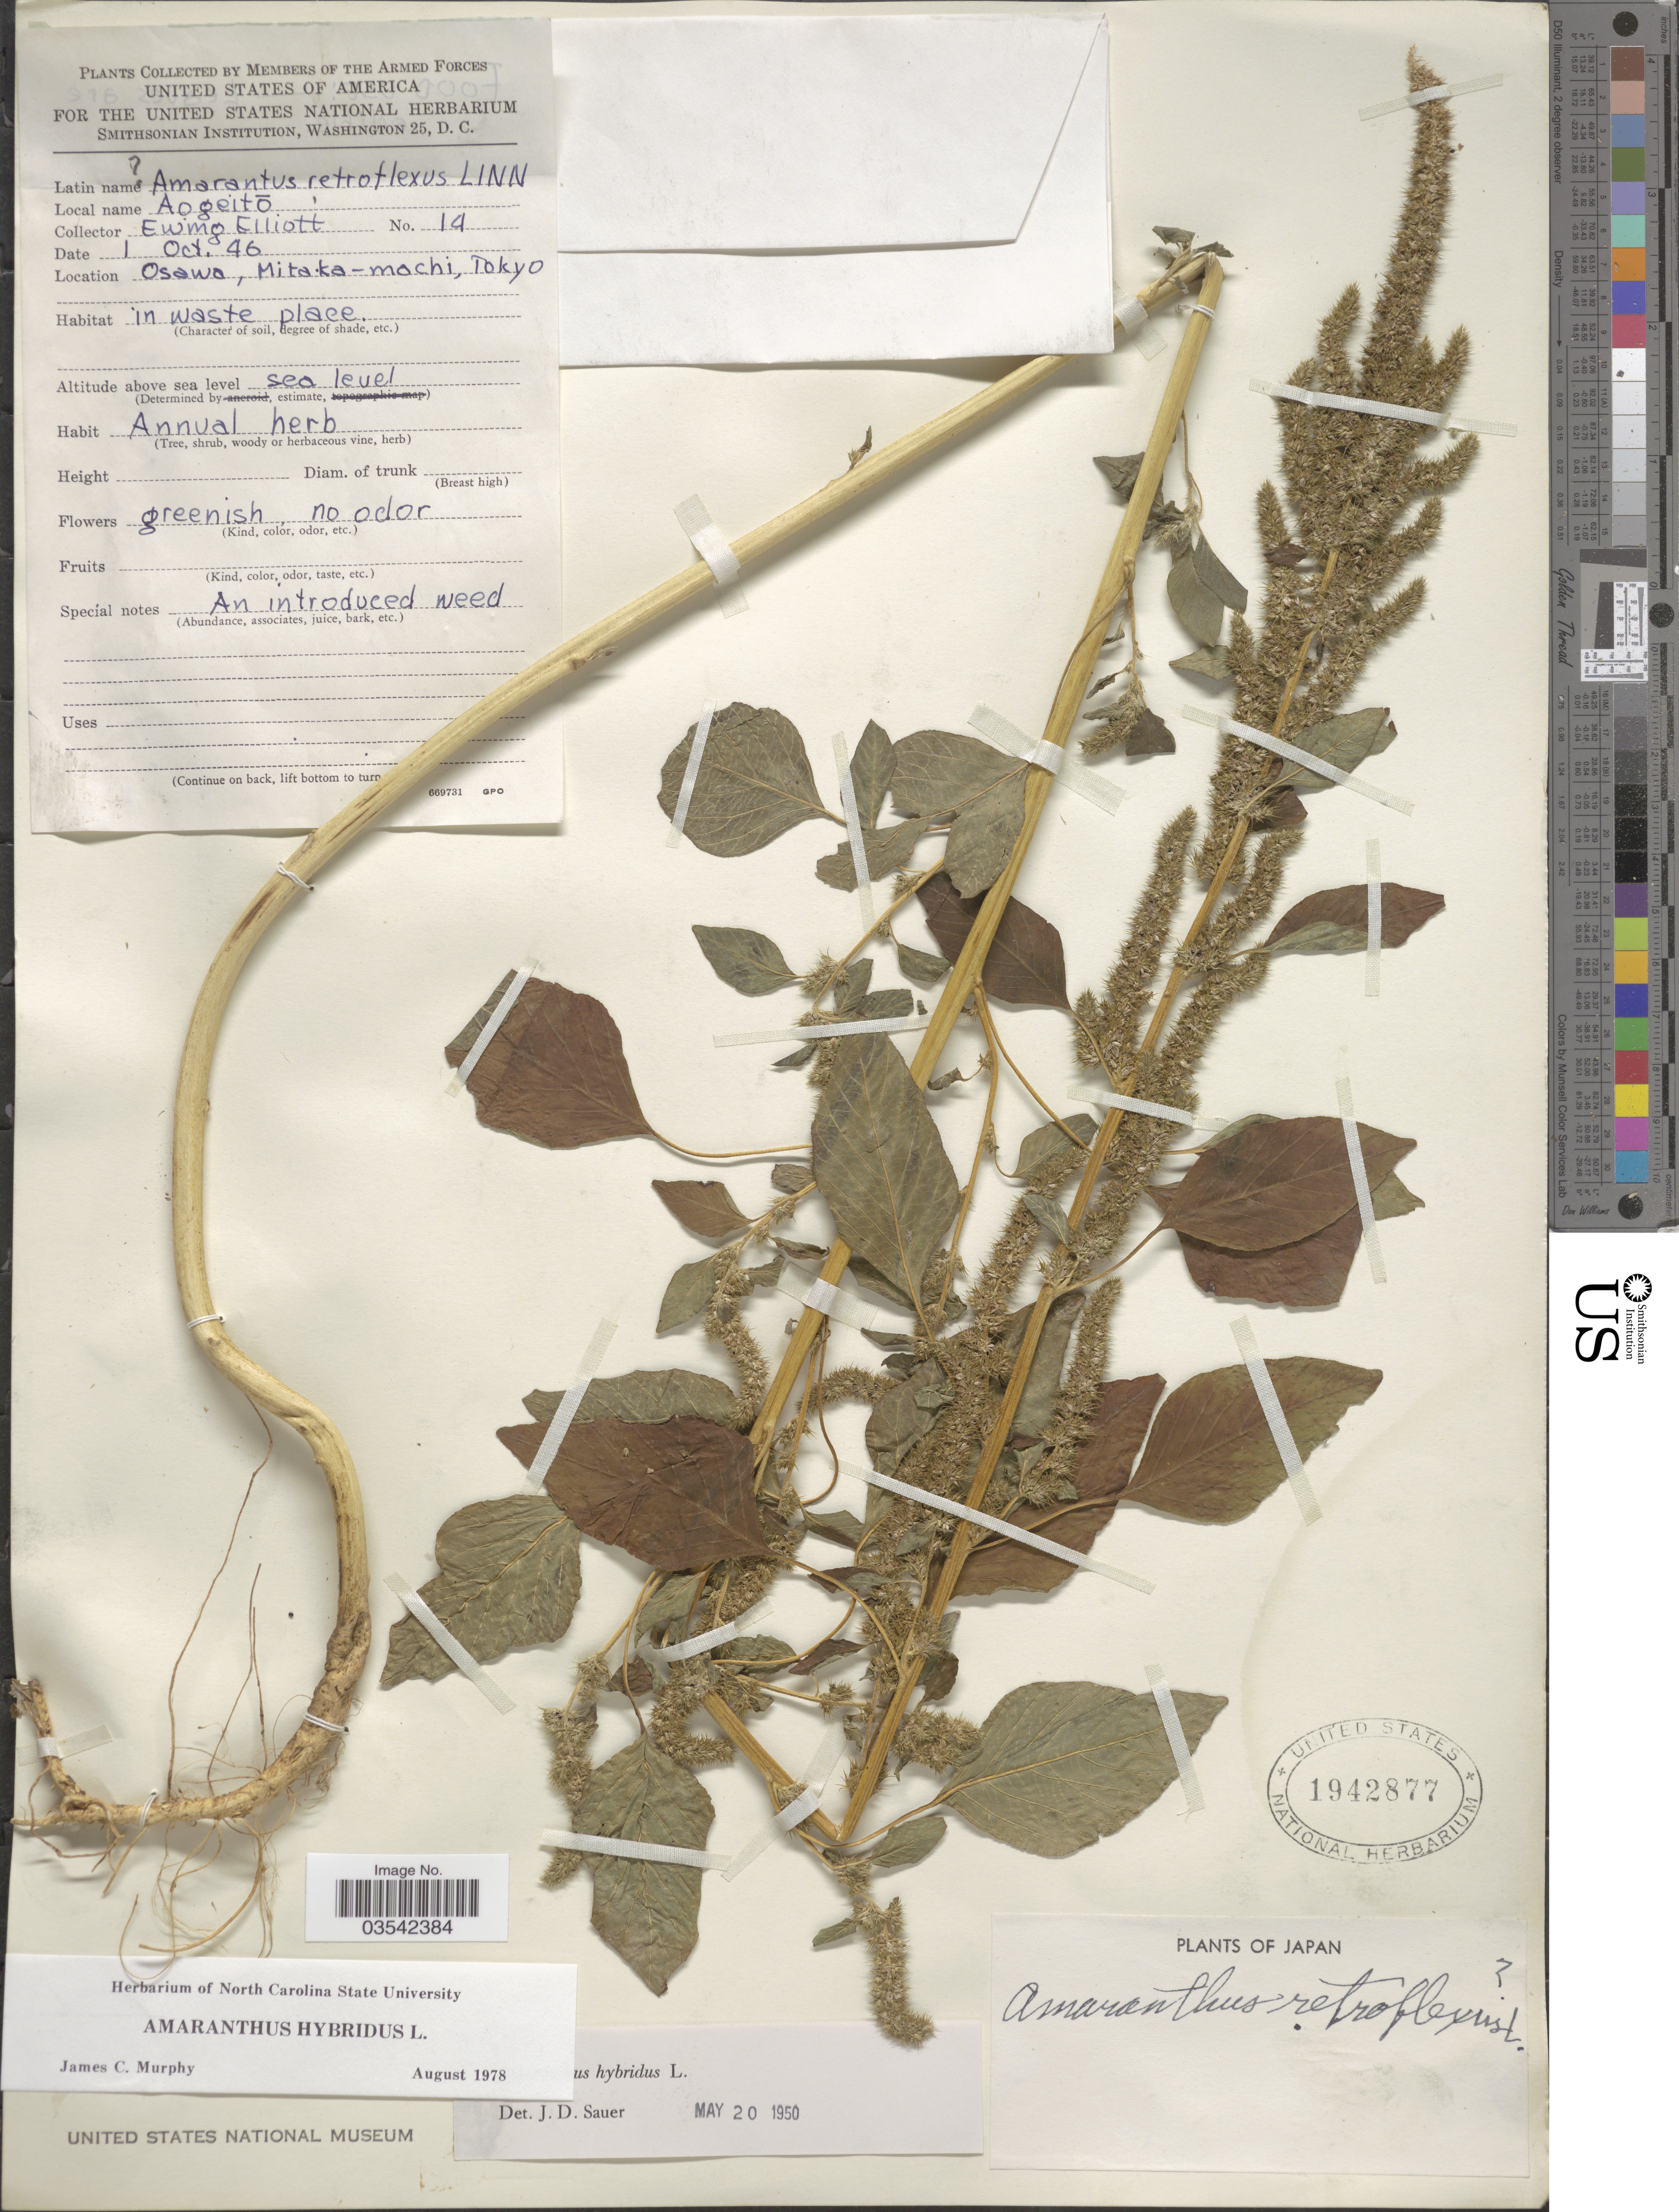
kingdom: Plantae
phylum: Tracheophyta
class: Magnoliopsida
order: Caryophyllales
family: Amaranthaceae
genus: Amaranthus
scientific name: Amaranthus hybridus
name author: L.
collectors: E. Elliott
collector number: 19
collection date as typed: Transcribed d/m/y: 1/10/46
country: Japan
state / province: Tokyo, Federal City of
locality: Osawa, Mitaka-mochi.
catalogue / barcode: US 1942877